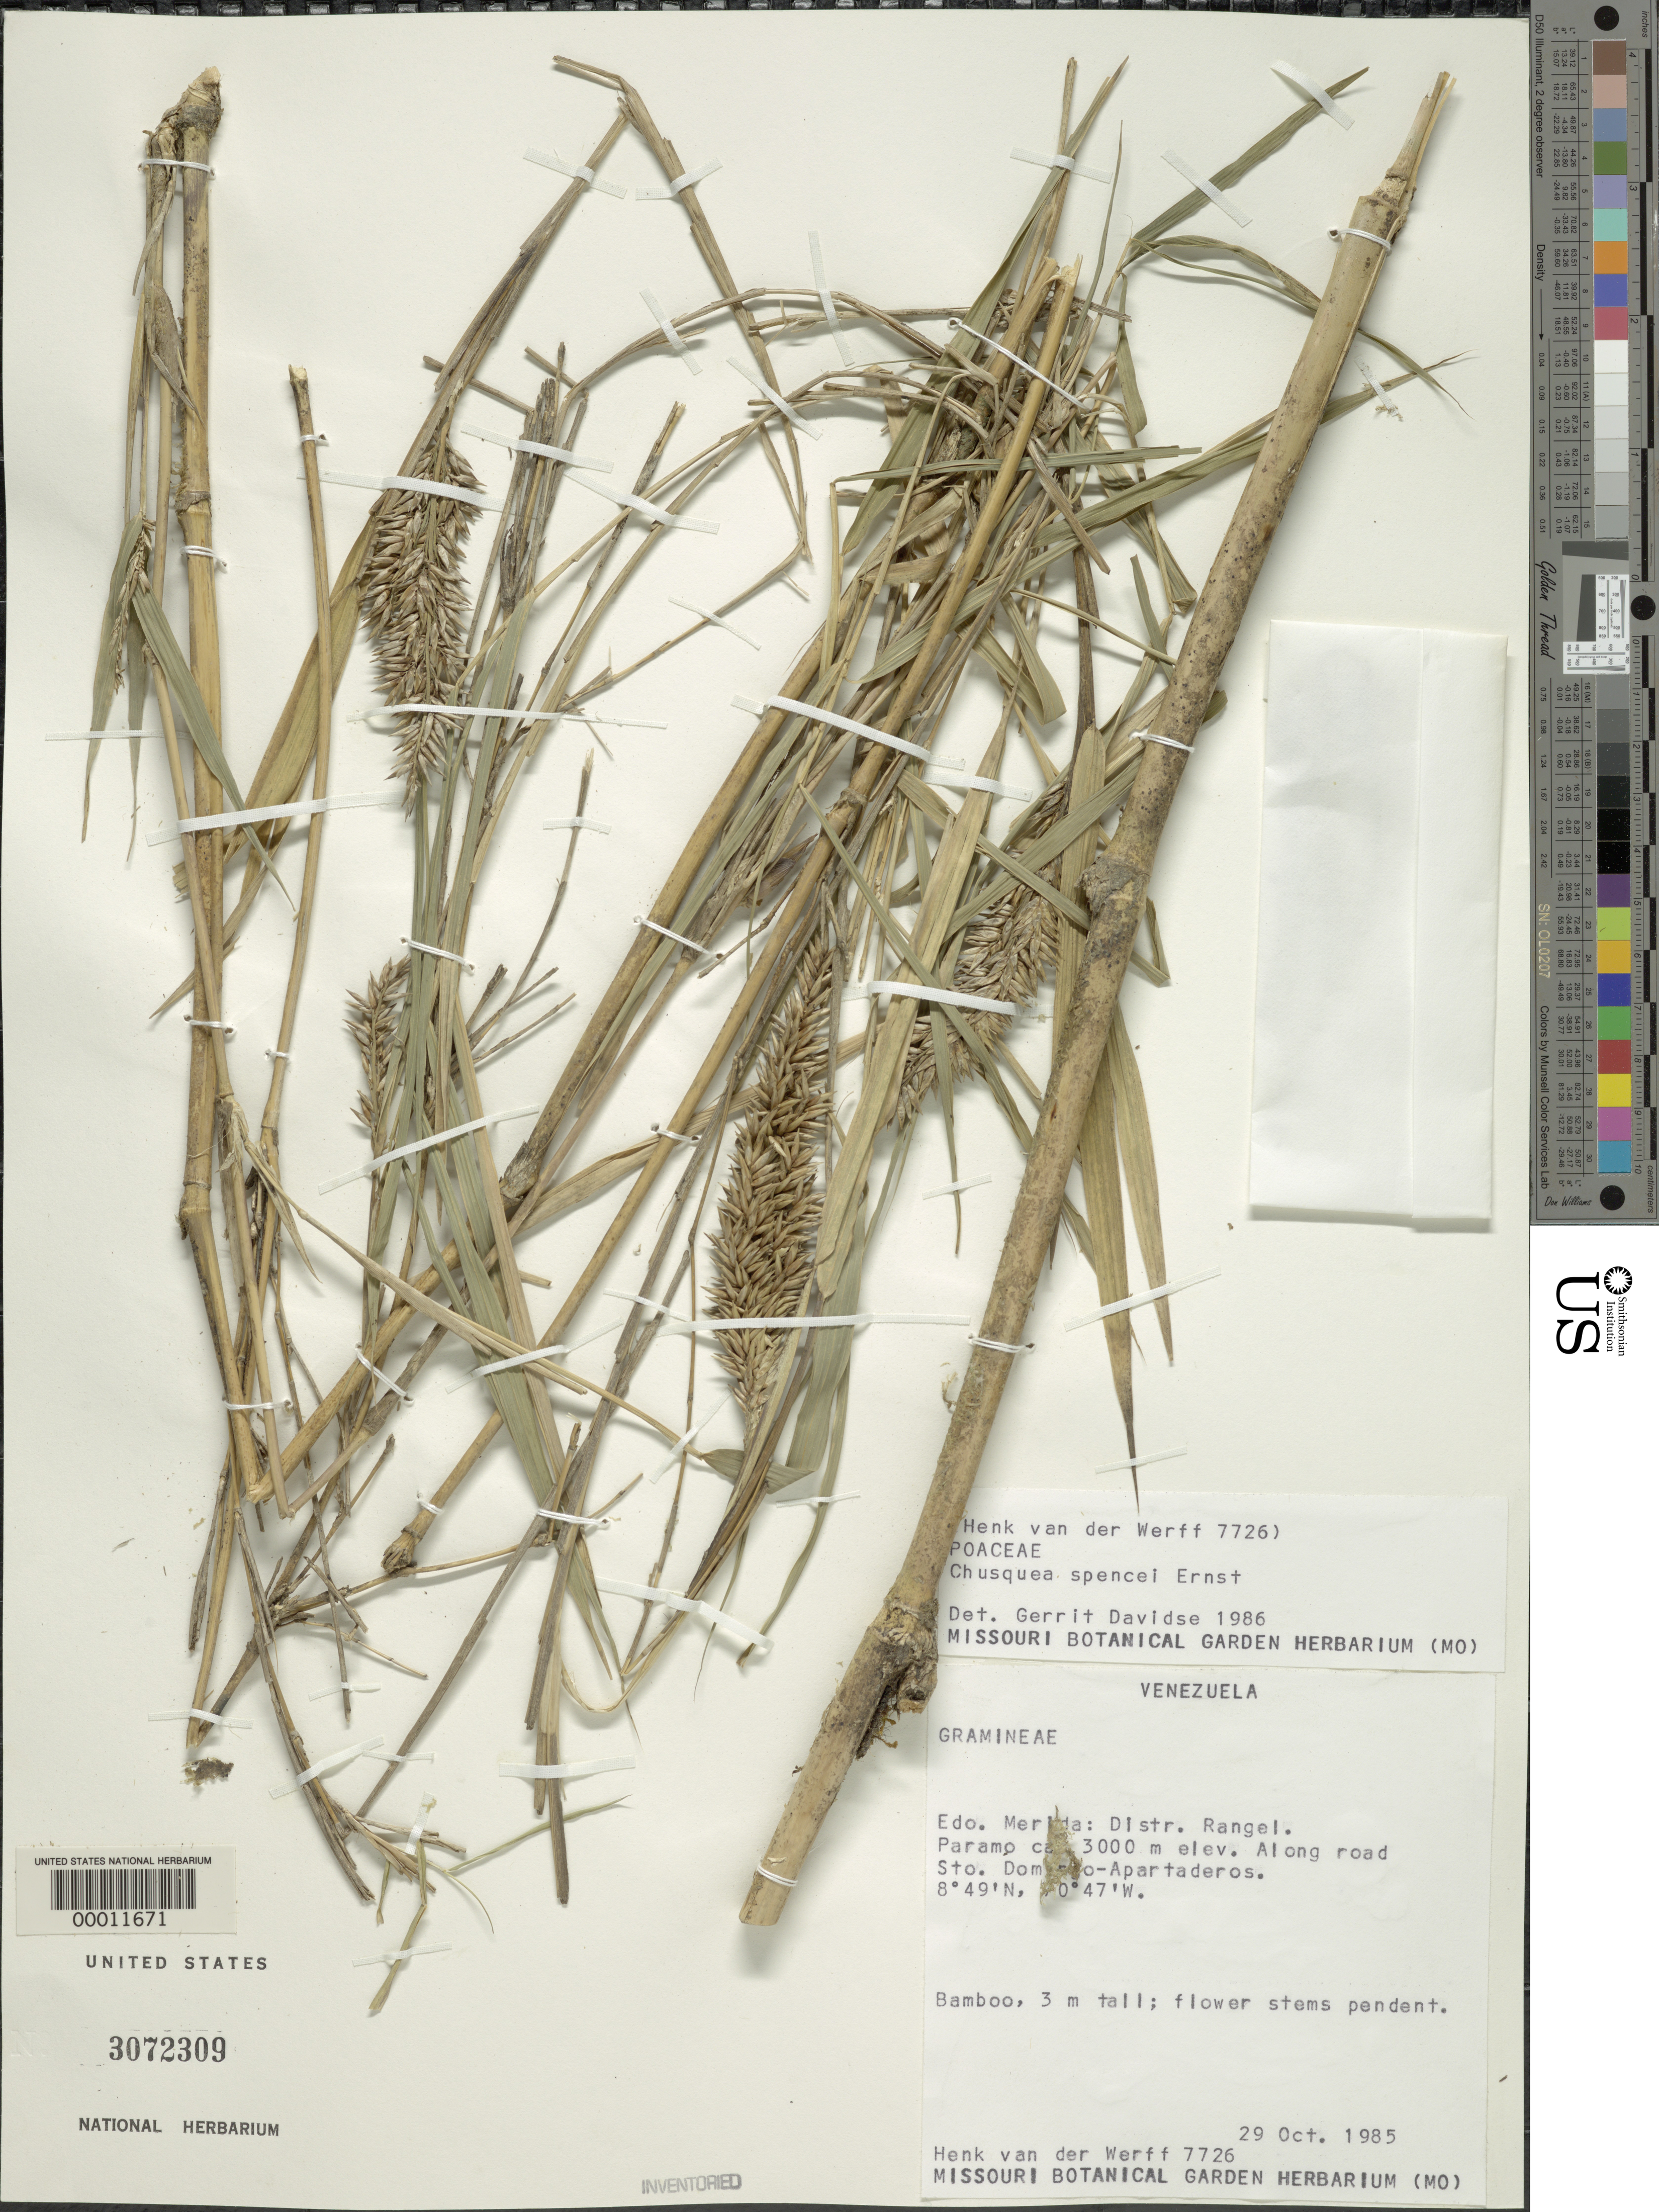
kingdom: Plantae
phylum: Tracheophyta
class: Liliopsida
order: Poales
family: Poaceae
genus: Chusquea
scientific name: Chusquea spencei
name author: Ernst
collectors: H. van der Werff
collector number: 7726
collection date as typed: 29 Oct 1985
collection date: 1985-10-29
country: Venezuela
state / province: Mérida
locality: Distr. rangel, santo domingo/apartaderos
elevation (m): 3000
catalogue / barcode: US 3072309